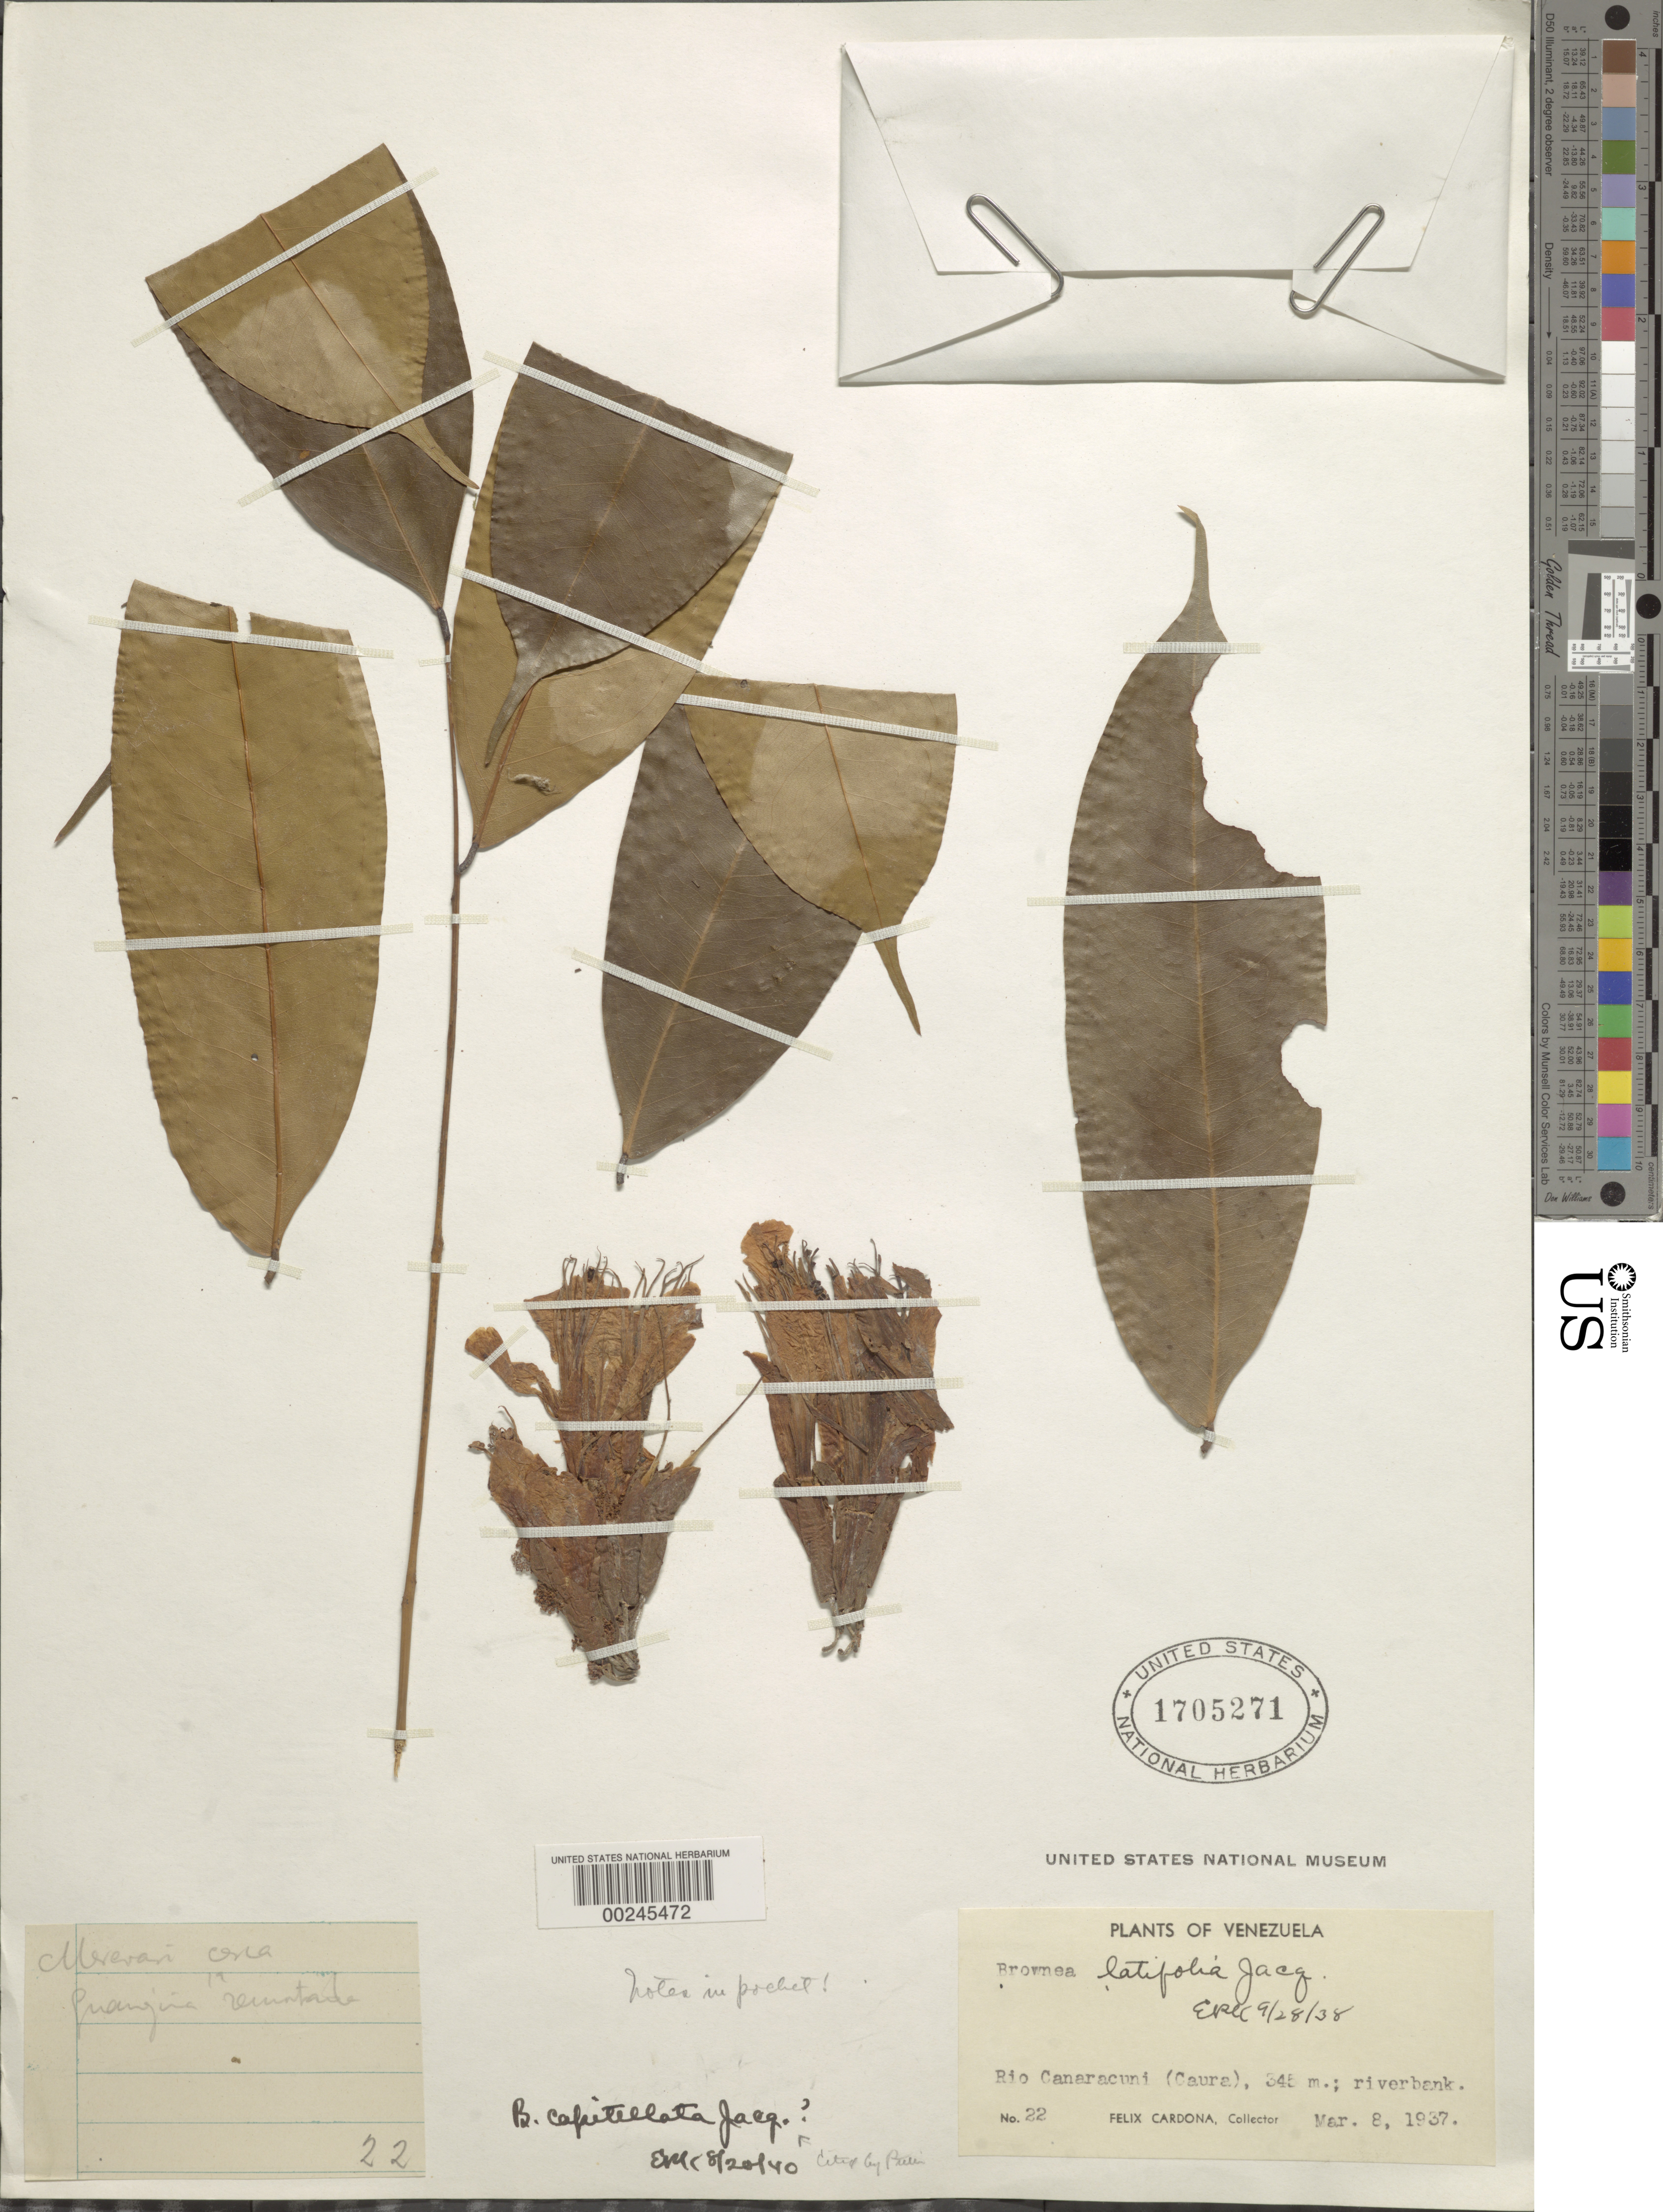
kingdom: Plantae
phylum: Tracheophyta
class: Magnoliopsida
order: Fabales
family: Fabaceae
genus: Brownea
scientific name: Brownea coccinea subsp. capitella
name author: (Jacq.) D. Velásquez & G. Agostini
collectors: F. Cardona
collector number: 22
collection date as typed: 08 Mar 1937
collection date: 1937-03-08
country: Venezuela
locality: Rio canaracuni (caura)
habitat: Riverbank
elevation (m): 345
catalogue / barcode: US 1705271